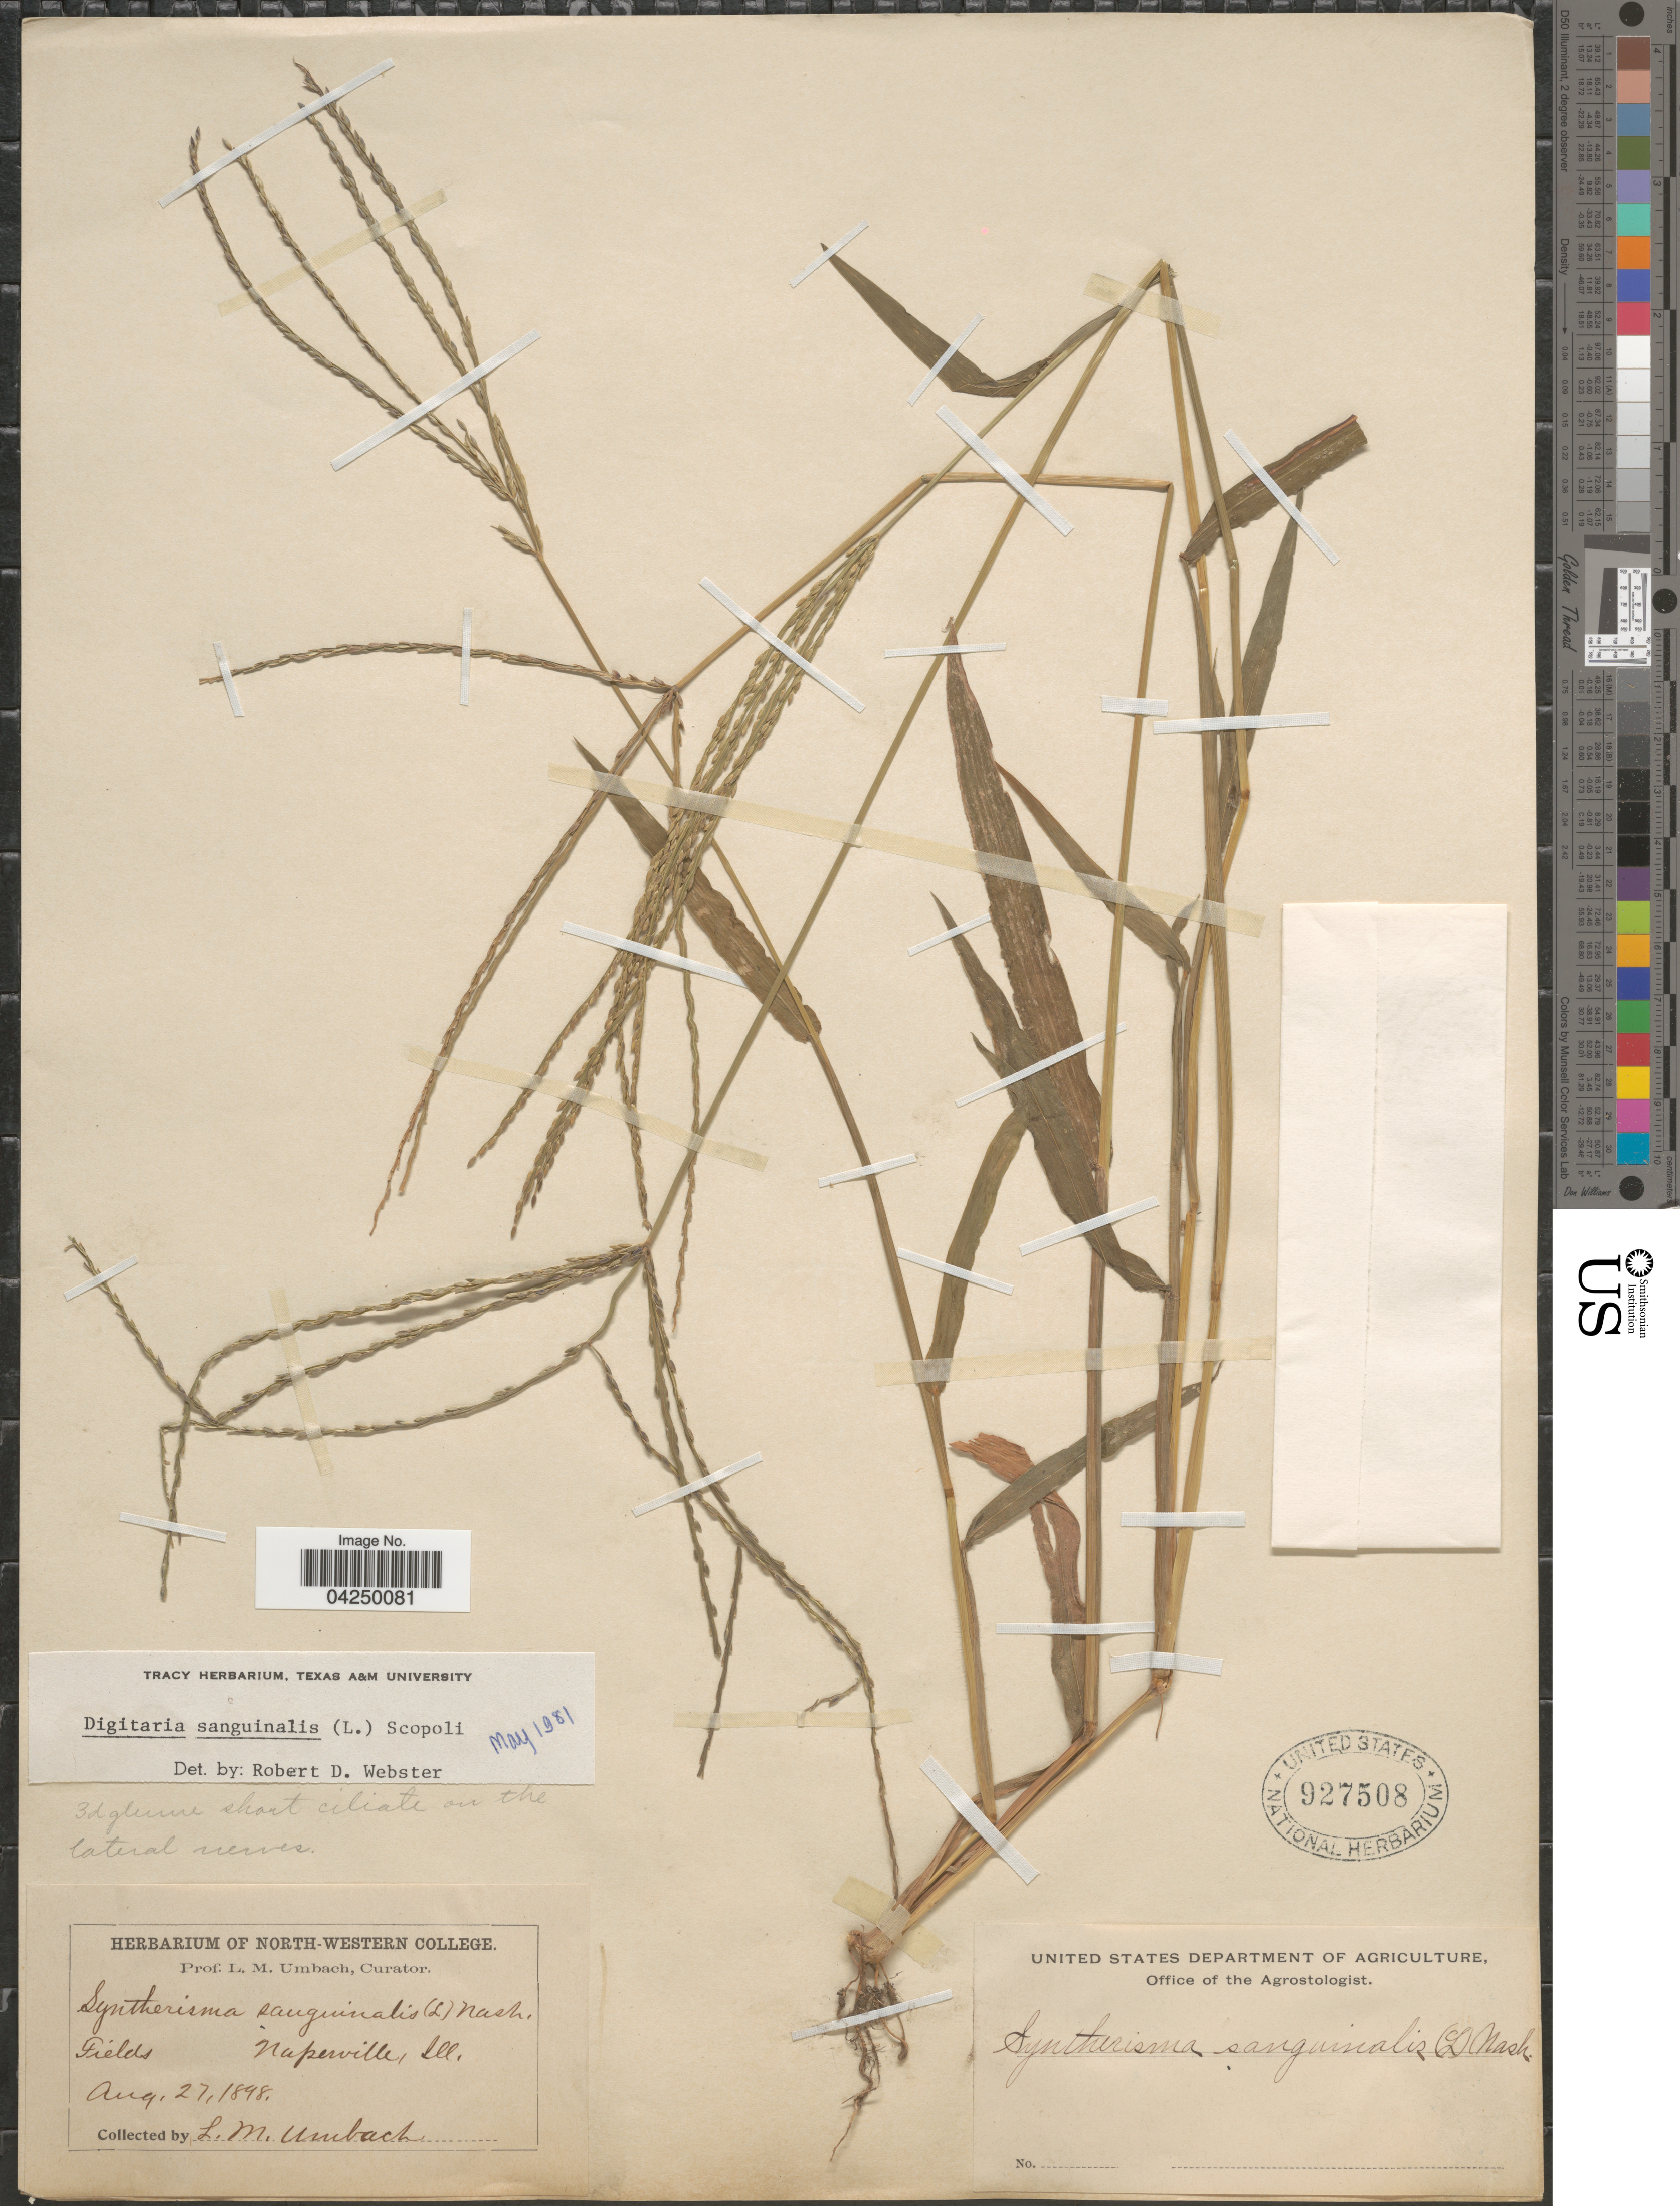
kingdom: Plantae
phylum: Tracheophyta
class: Liliopsida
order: Poales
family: Poaceae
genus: Digitaria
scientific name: Digitaria sanguinalis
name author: (L.) Scop.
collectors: L. M. Umbach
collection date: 1898-08-27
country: United States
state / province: Illinois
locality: Naperville.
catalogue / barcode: US 927508